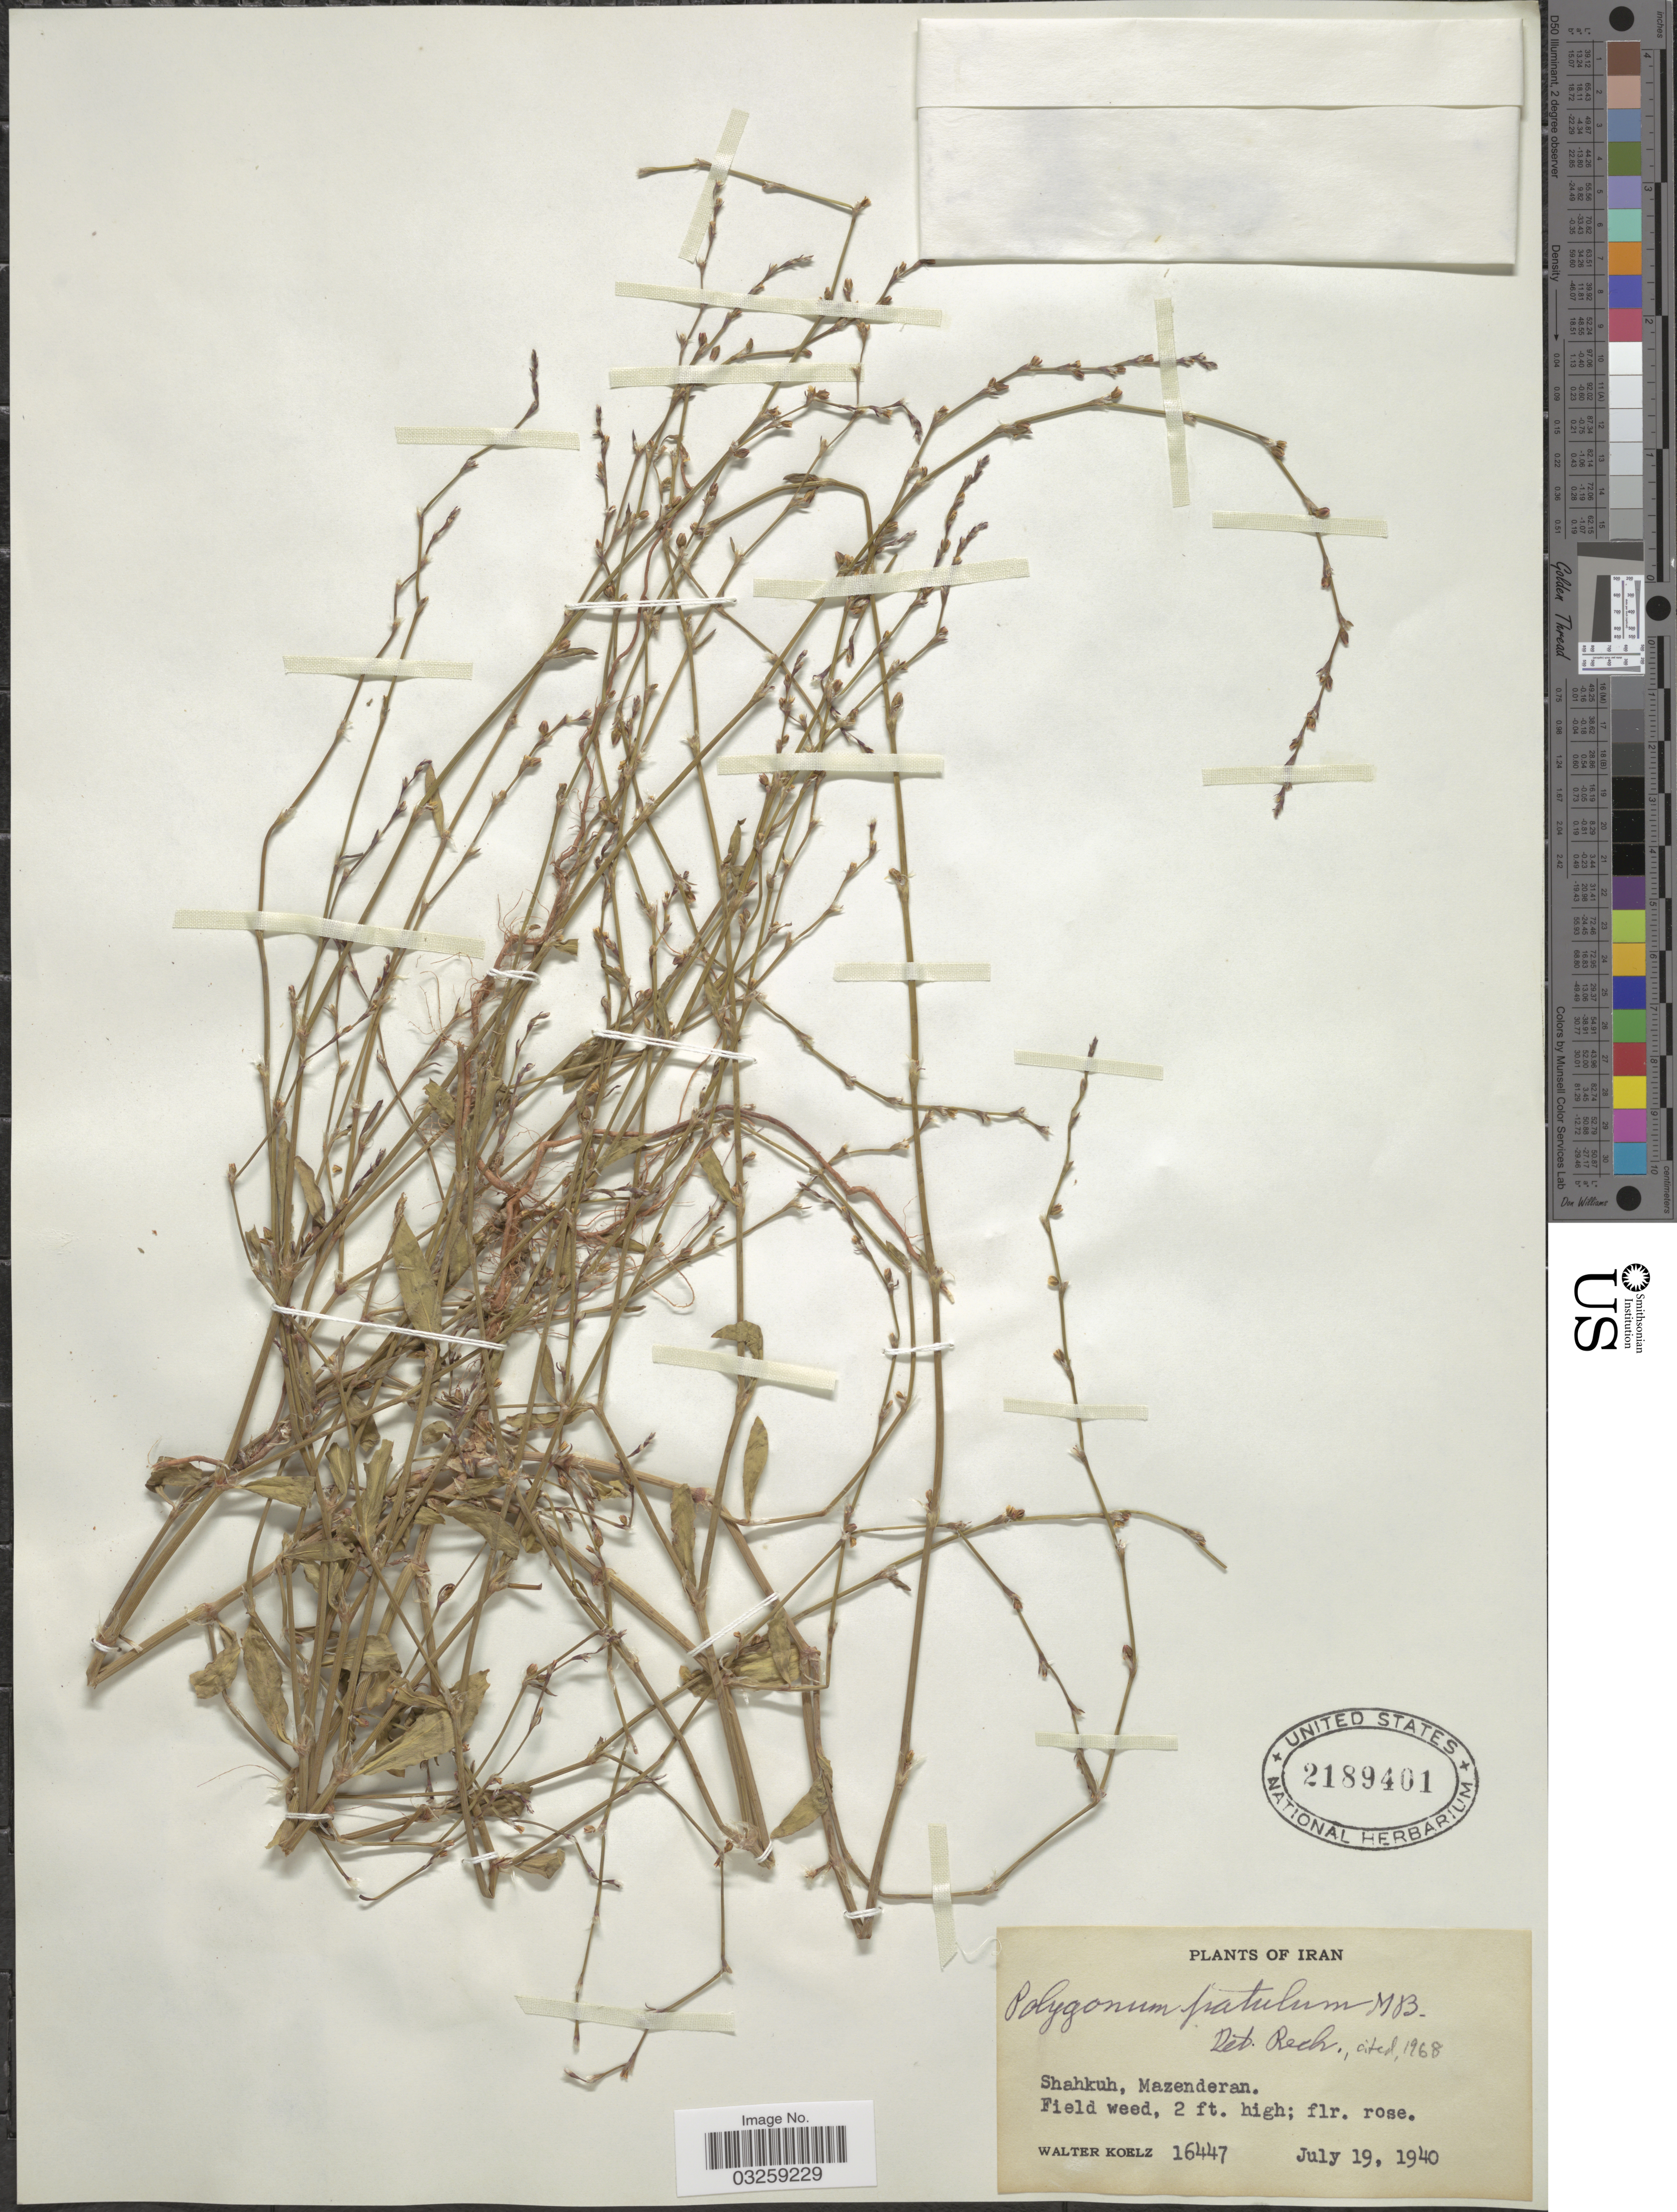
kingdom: Plantae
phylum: Tracheophyta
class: Magnoliopsida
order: Caryophyllales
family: Polygonaceae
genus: Polygonum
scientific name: Polygonum patulum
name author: M. Bieb.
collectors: W. N. Koelz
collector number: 16447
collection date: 1940-07-19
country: Iran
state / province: Mazandaran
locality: Shahkuh, Mazenderan.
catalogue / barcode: US 2189401